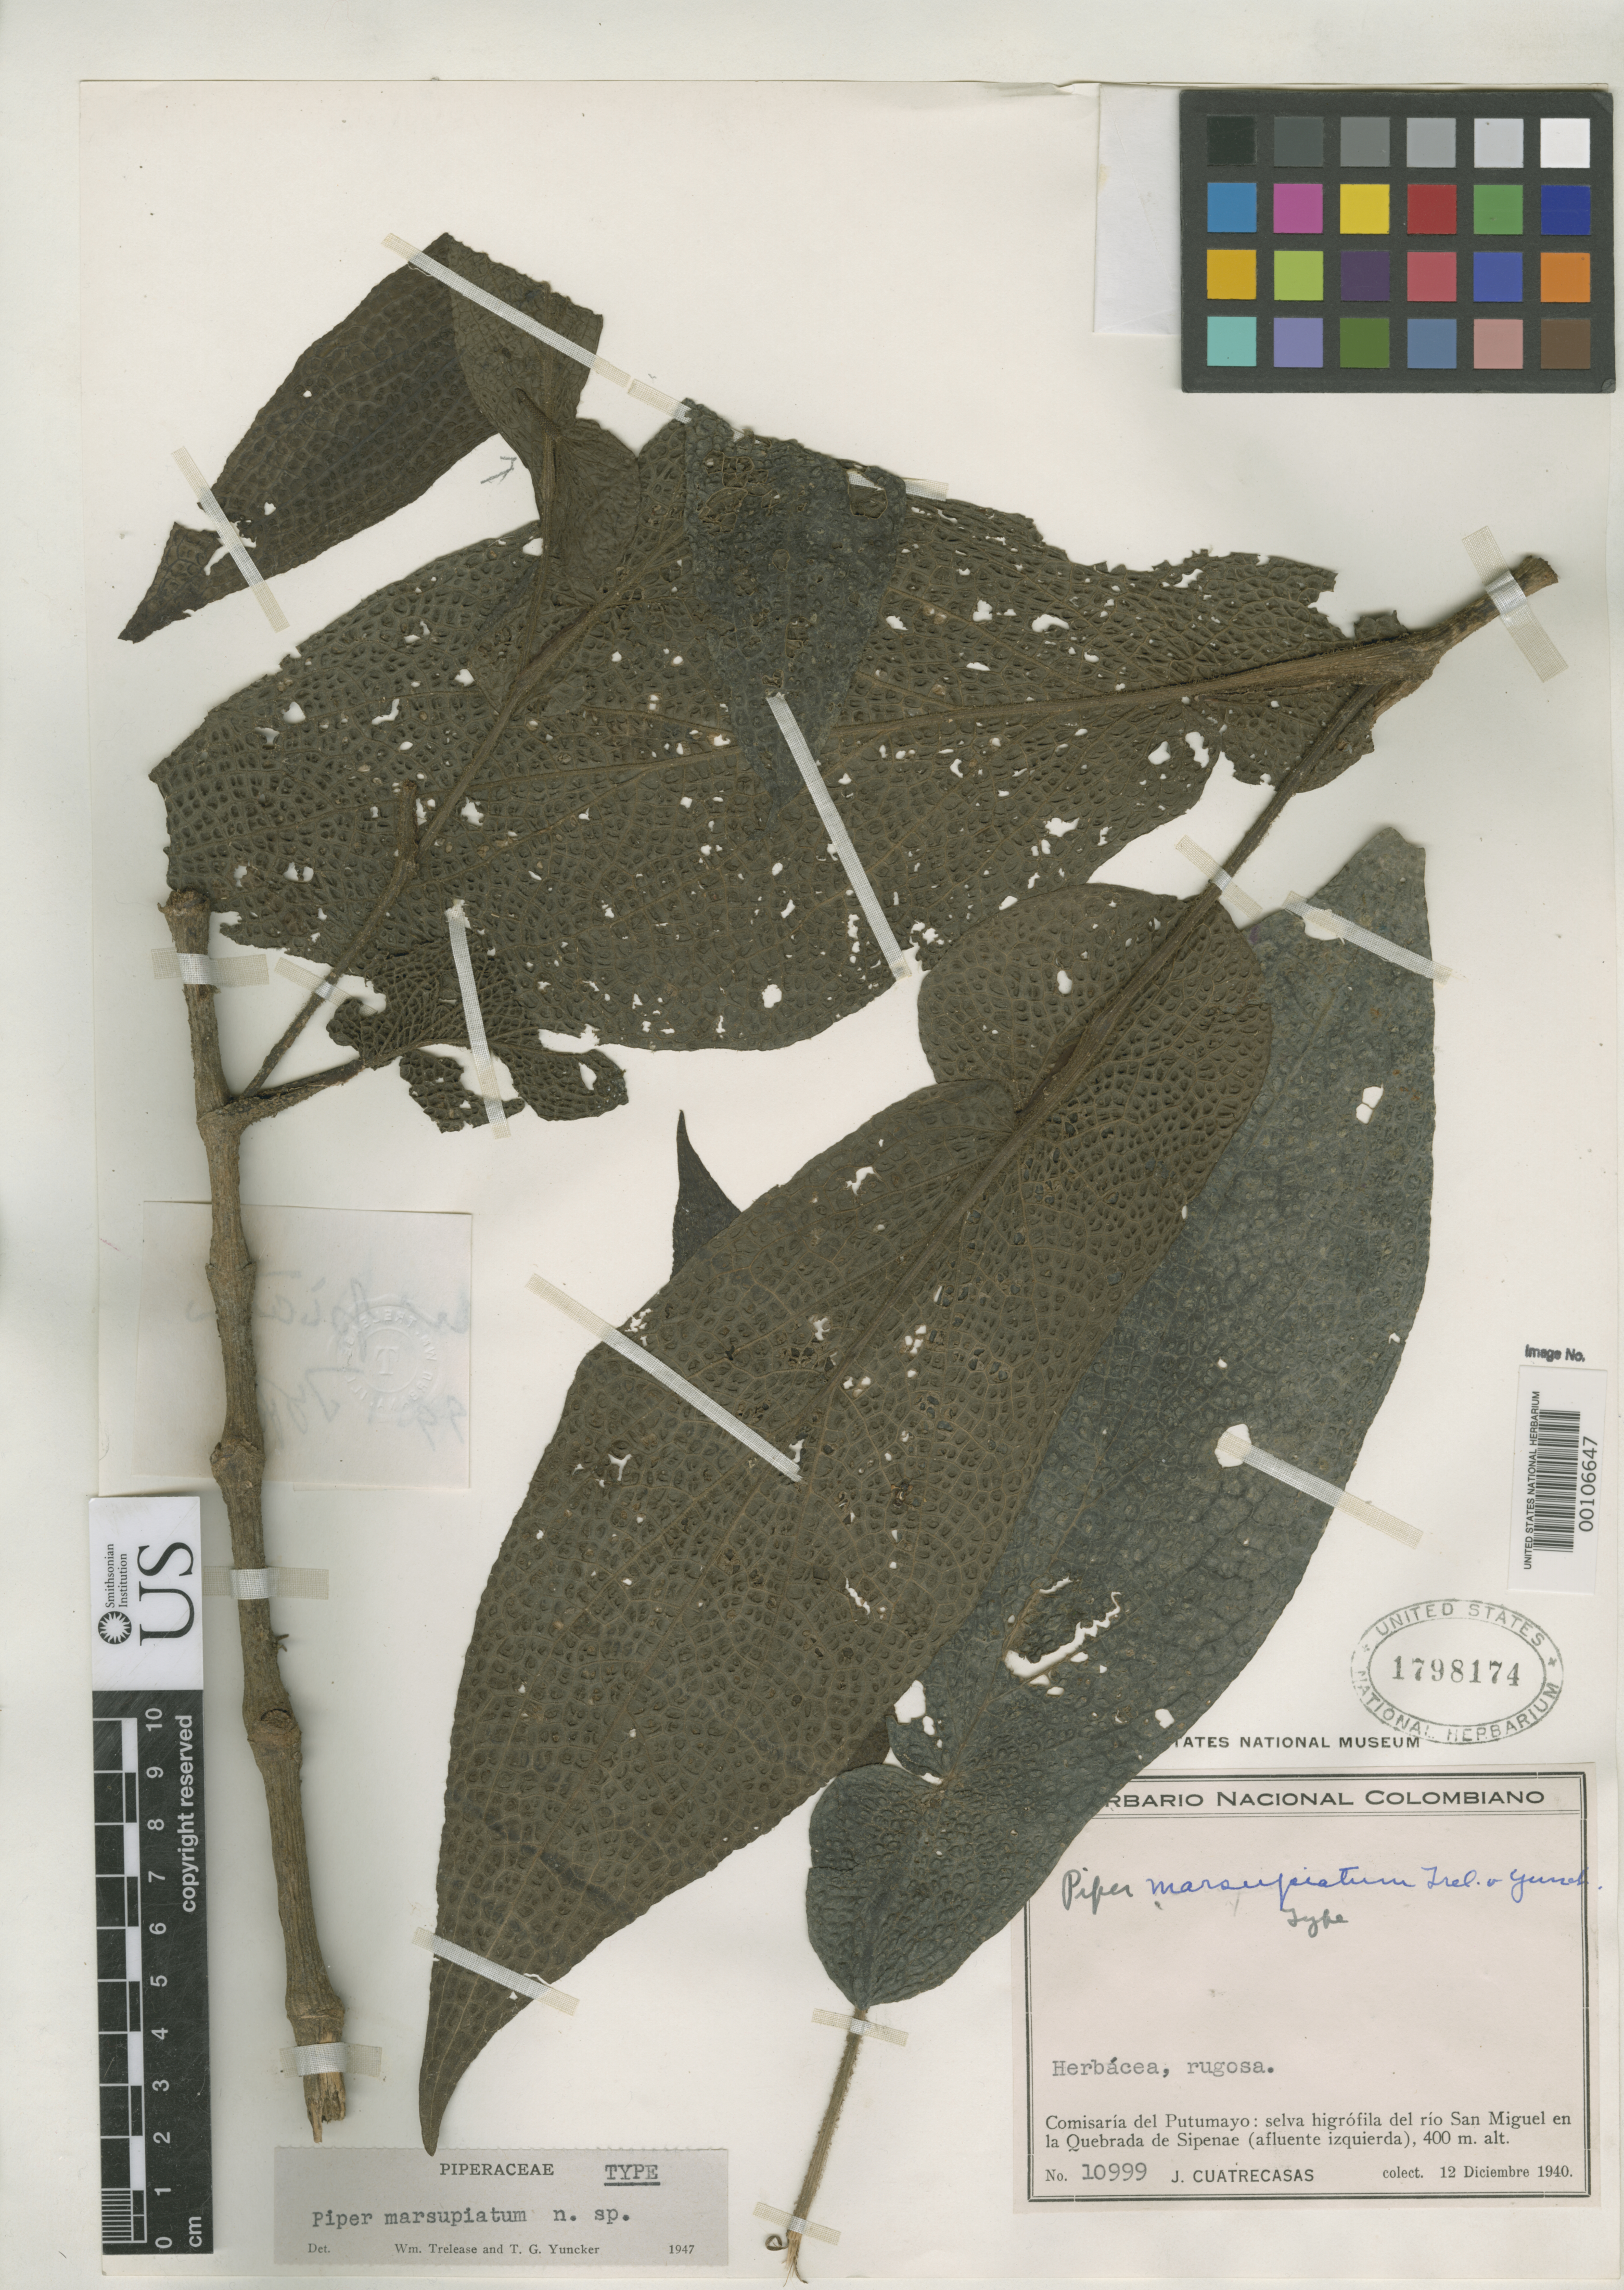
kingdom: Plantae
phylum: Tracheophyta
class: Magnoliopsida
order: Piperales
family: Piperaceae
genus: Piper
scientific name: Piper marsupiatum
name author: Trel. & Yunck.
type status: Holotype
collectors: J. Cuatrecasas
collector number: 10999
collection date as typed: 12 Dec 1940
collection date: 1940-12-12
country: Colombia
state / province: Putumayo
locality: Rio Sal Miguel, Quebrada.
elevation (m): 400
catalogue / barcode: US 1798174